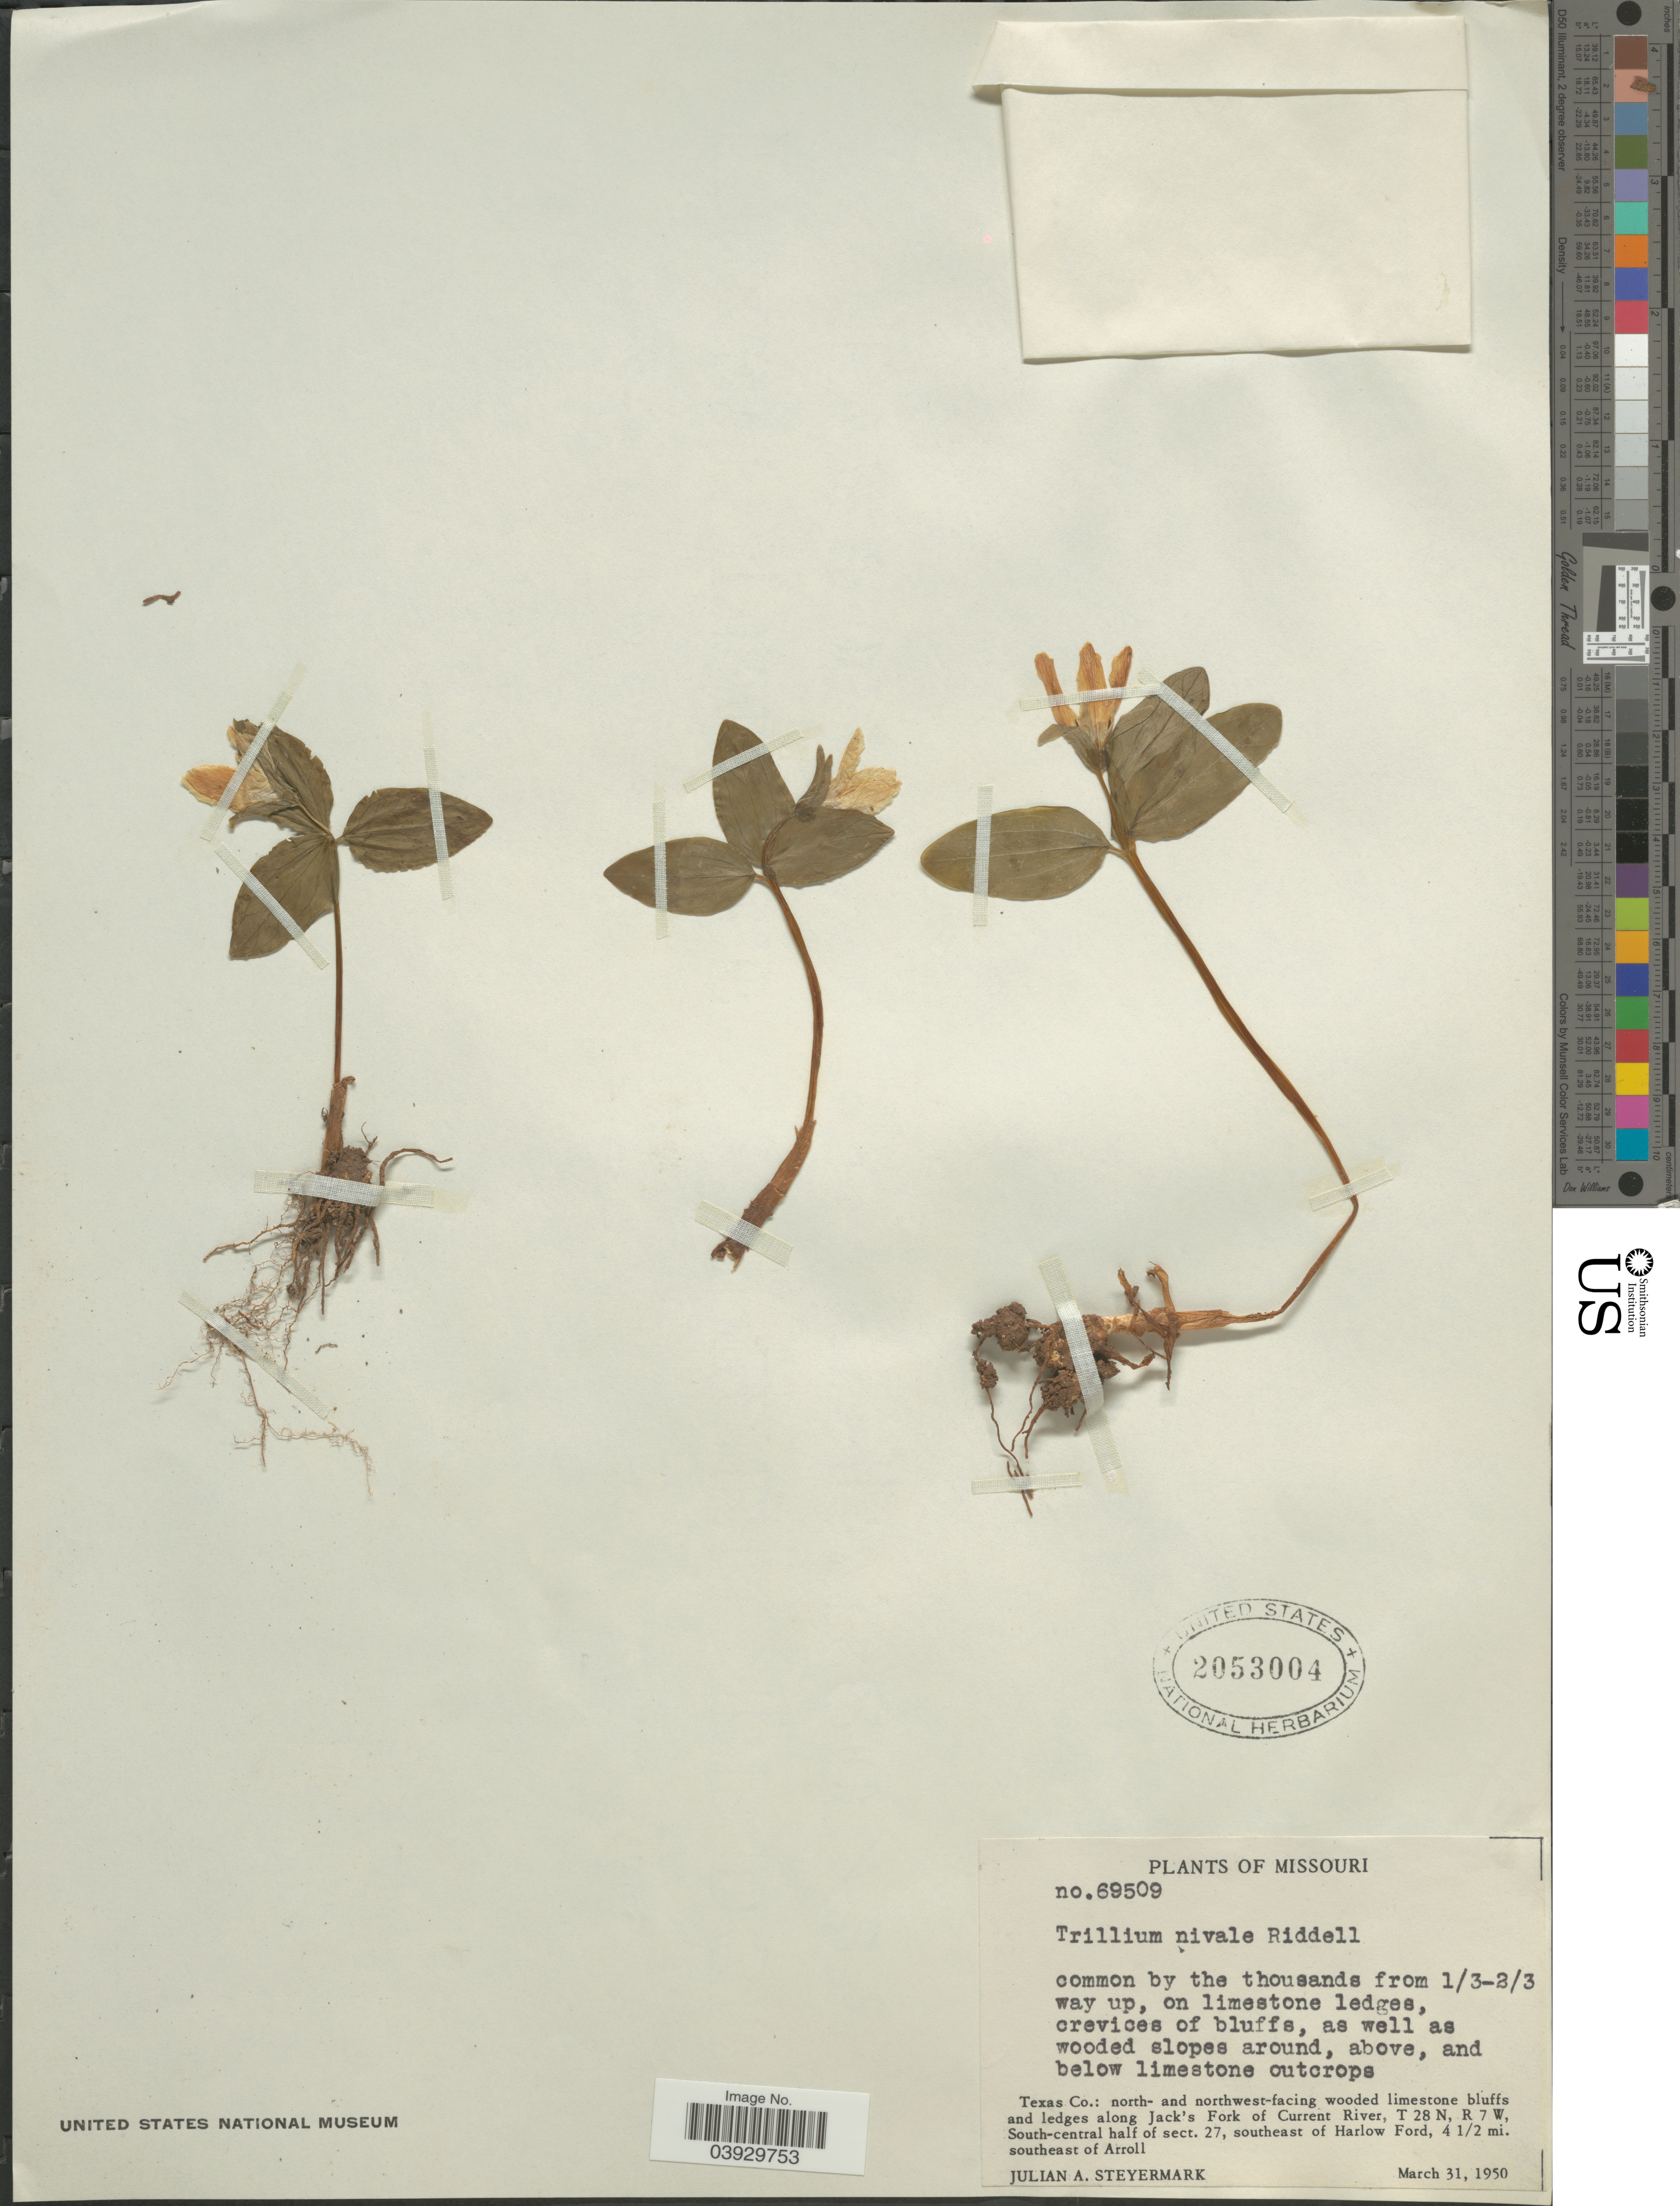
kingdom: Plantae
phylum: Tracheophyta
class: Liliopsida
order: Liliales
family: Melanthiaceae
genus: Trillium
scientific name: Trillium nivale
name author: Riddell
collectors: J. Steyermark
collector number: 69509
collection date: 1950-03-31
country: United States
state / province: Missouri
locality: Texas Co.: north- and northwest-facing wooded limestone bluffs and ledges along Jack's Fork of Current River, T 28 N, R 7 W, South-central half of sect. 27, southeast of Harlow Ford, 4 1/2 mi. southeast of Arroll.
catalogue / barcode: US 2053004